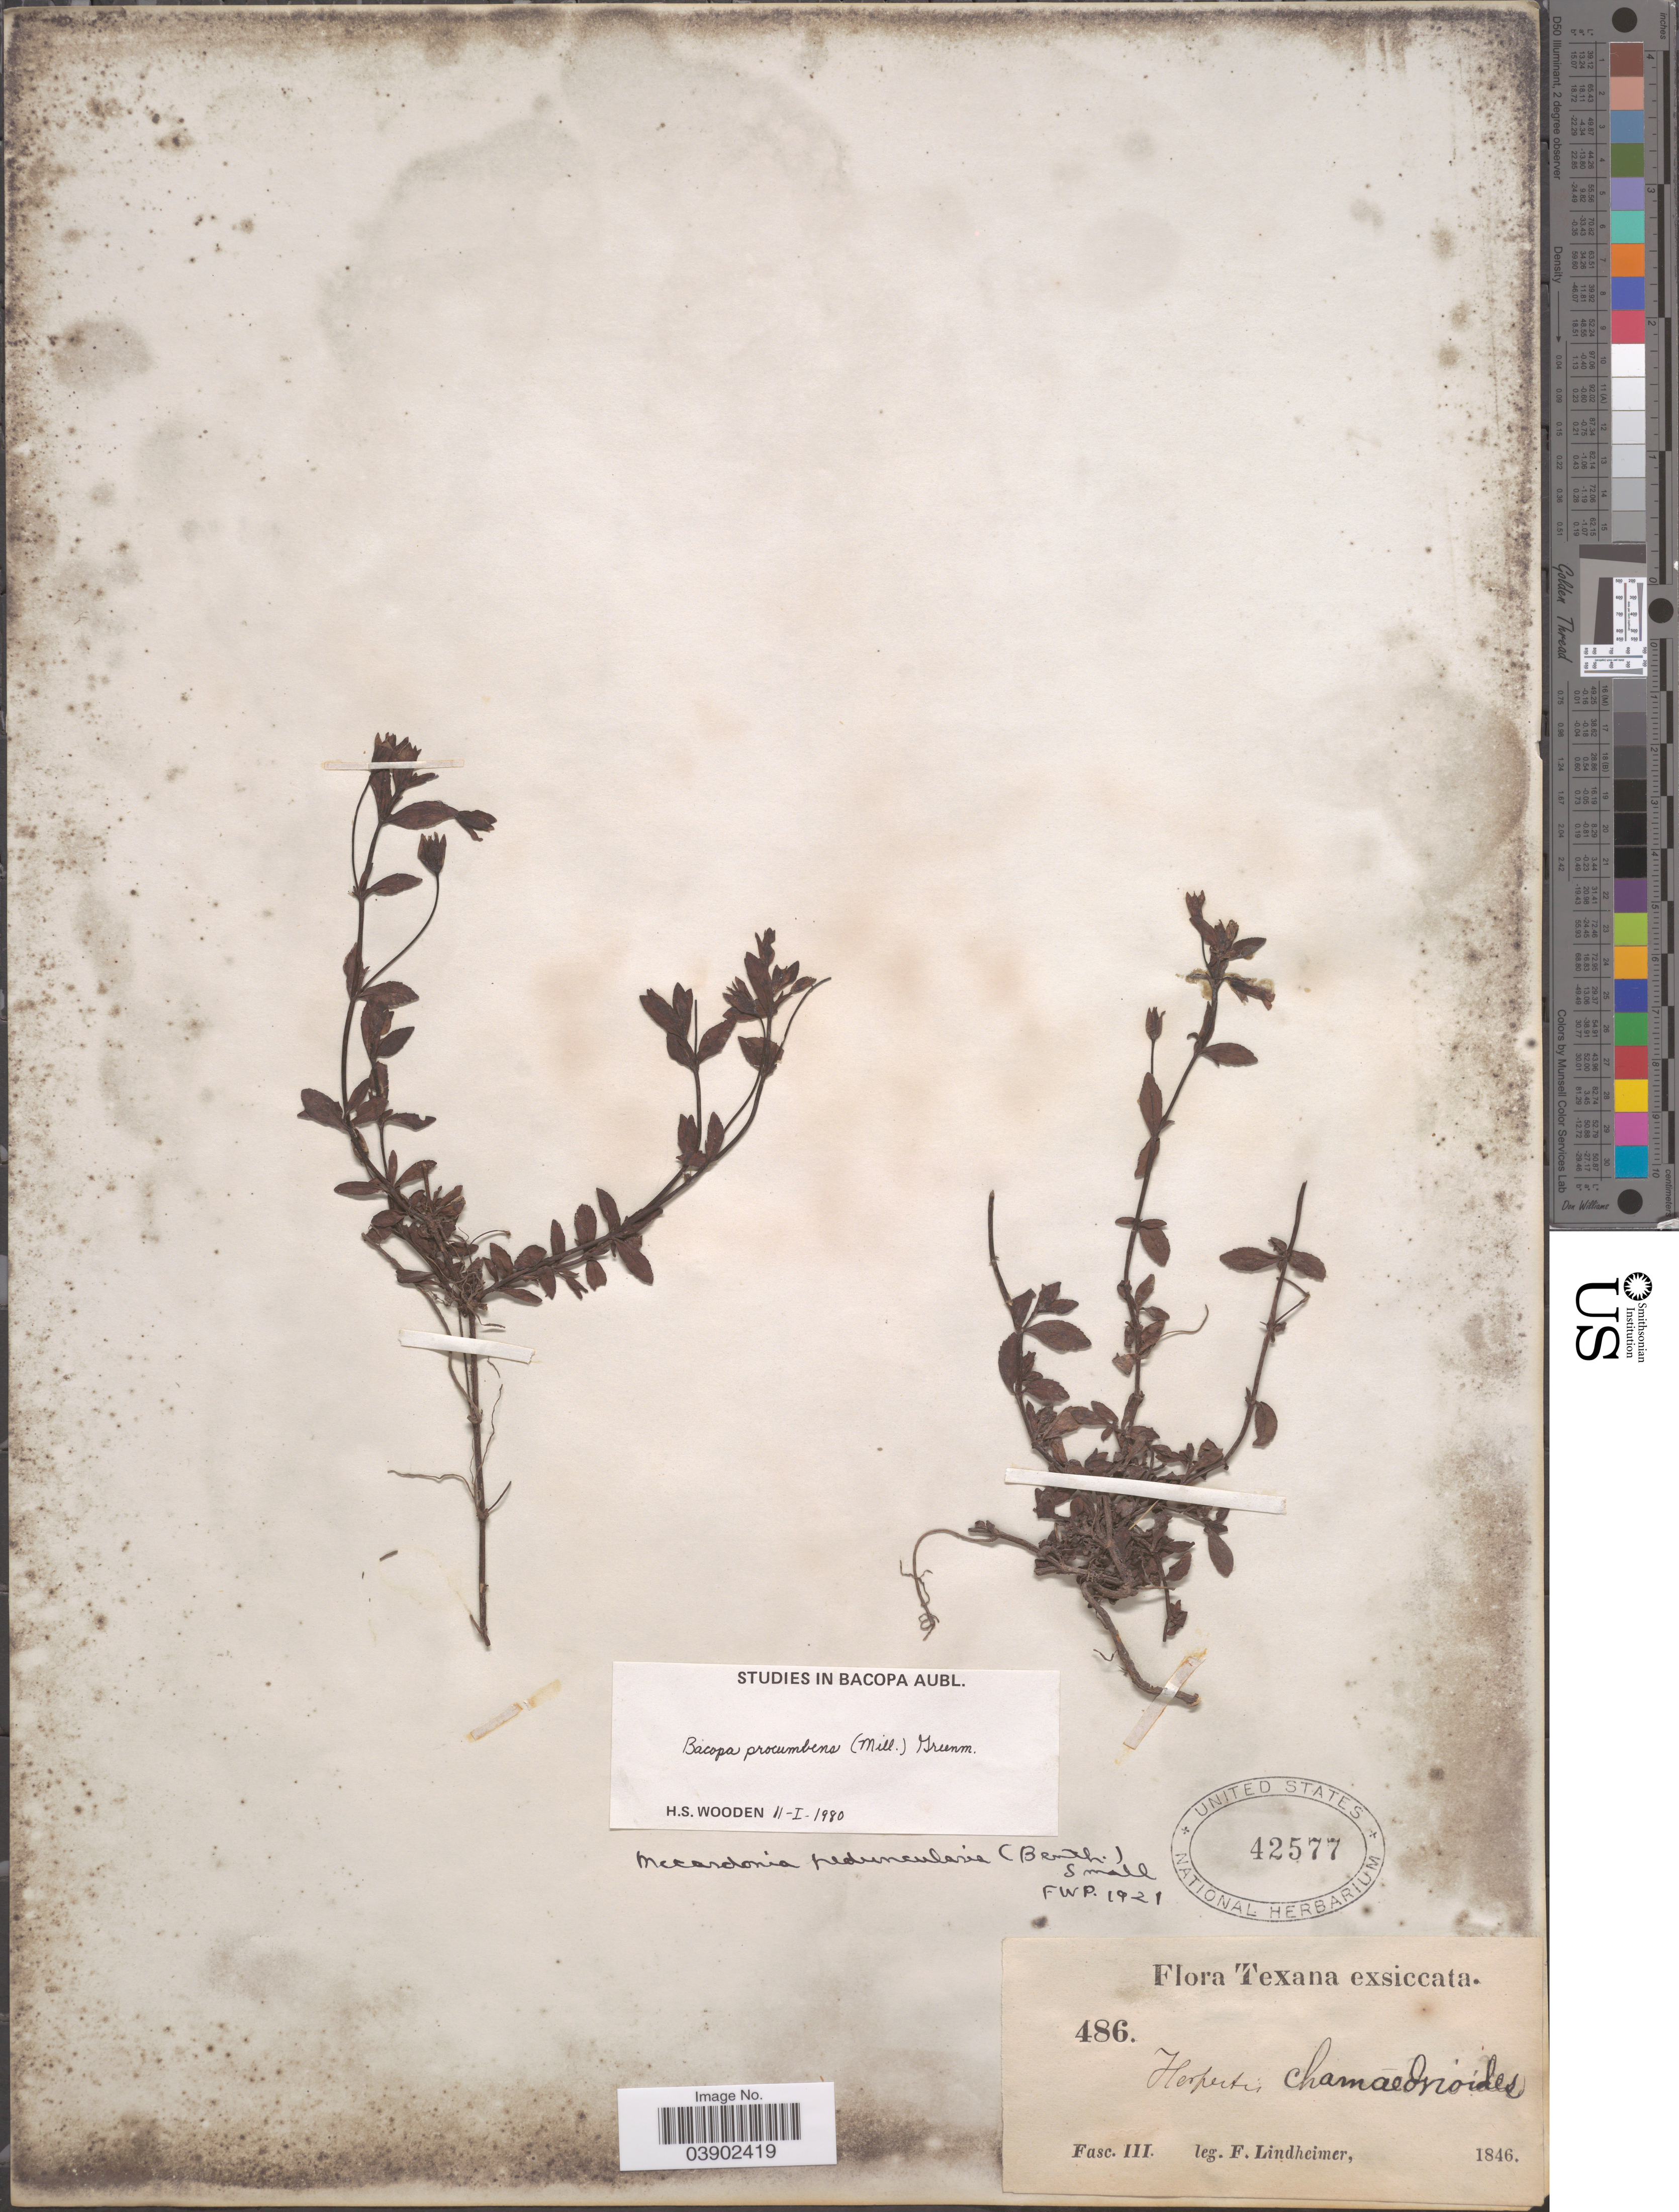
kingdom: Plantae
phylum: Tracheophyta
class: Magnoliopsida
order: Lamiales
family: Plantaginaceae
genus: Mecardonia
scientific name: Mecardonia procumbens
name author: (Mill.) Small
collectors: F. Lindheimer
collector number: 486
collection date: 1846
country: United States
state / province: Texas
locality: Fasc. III.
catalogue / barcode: US 42577